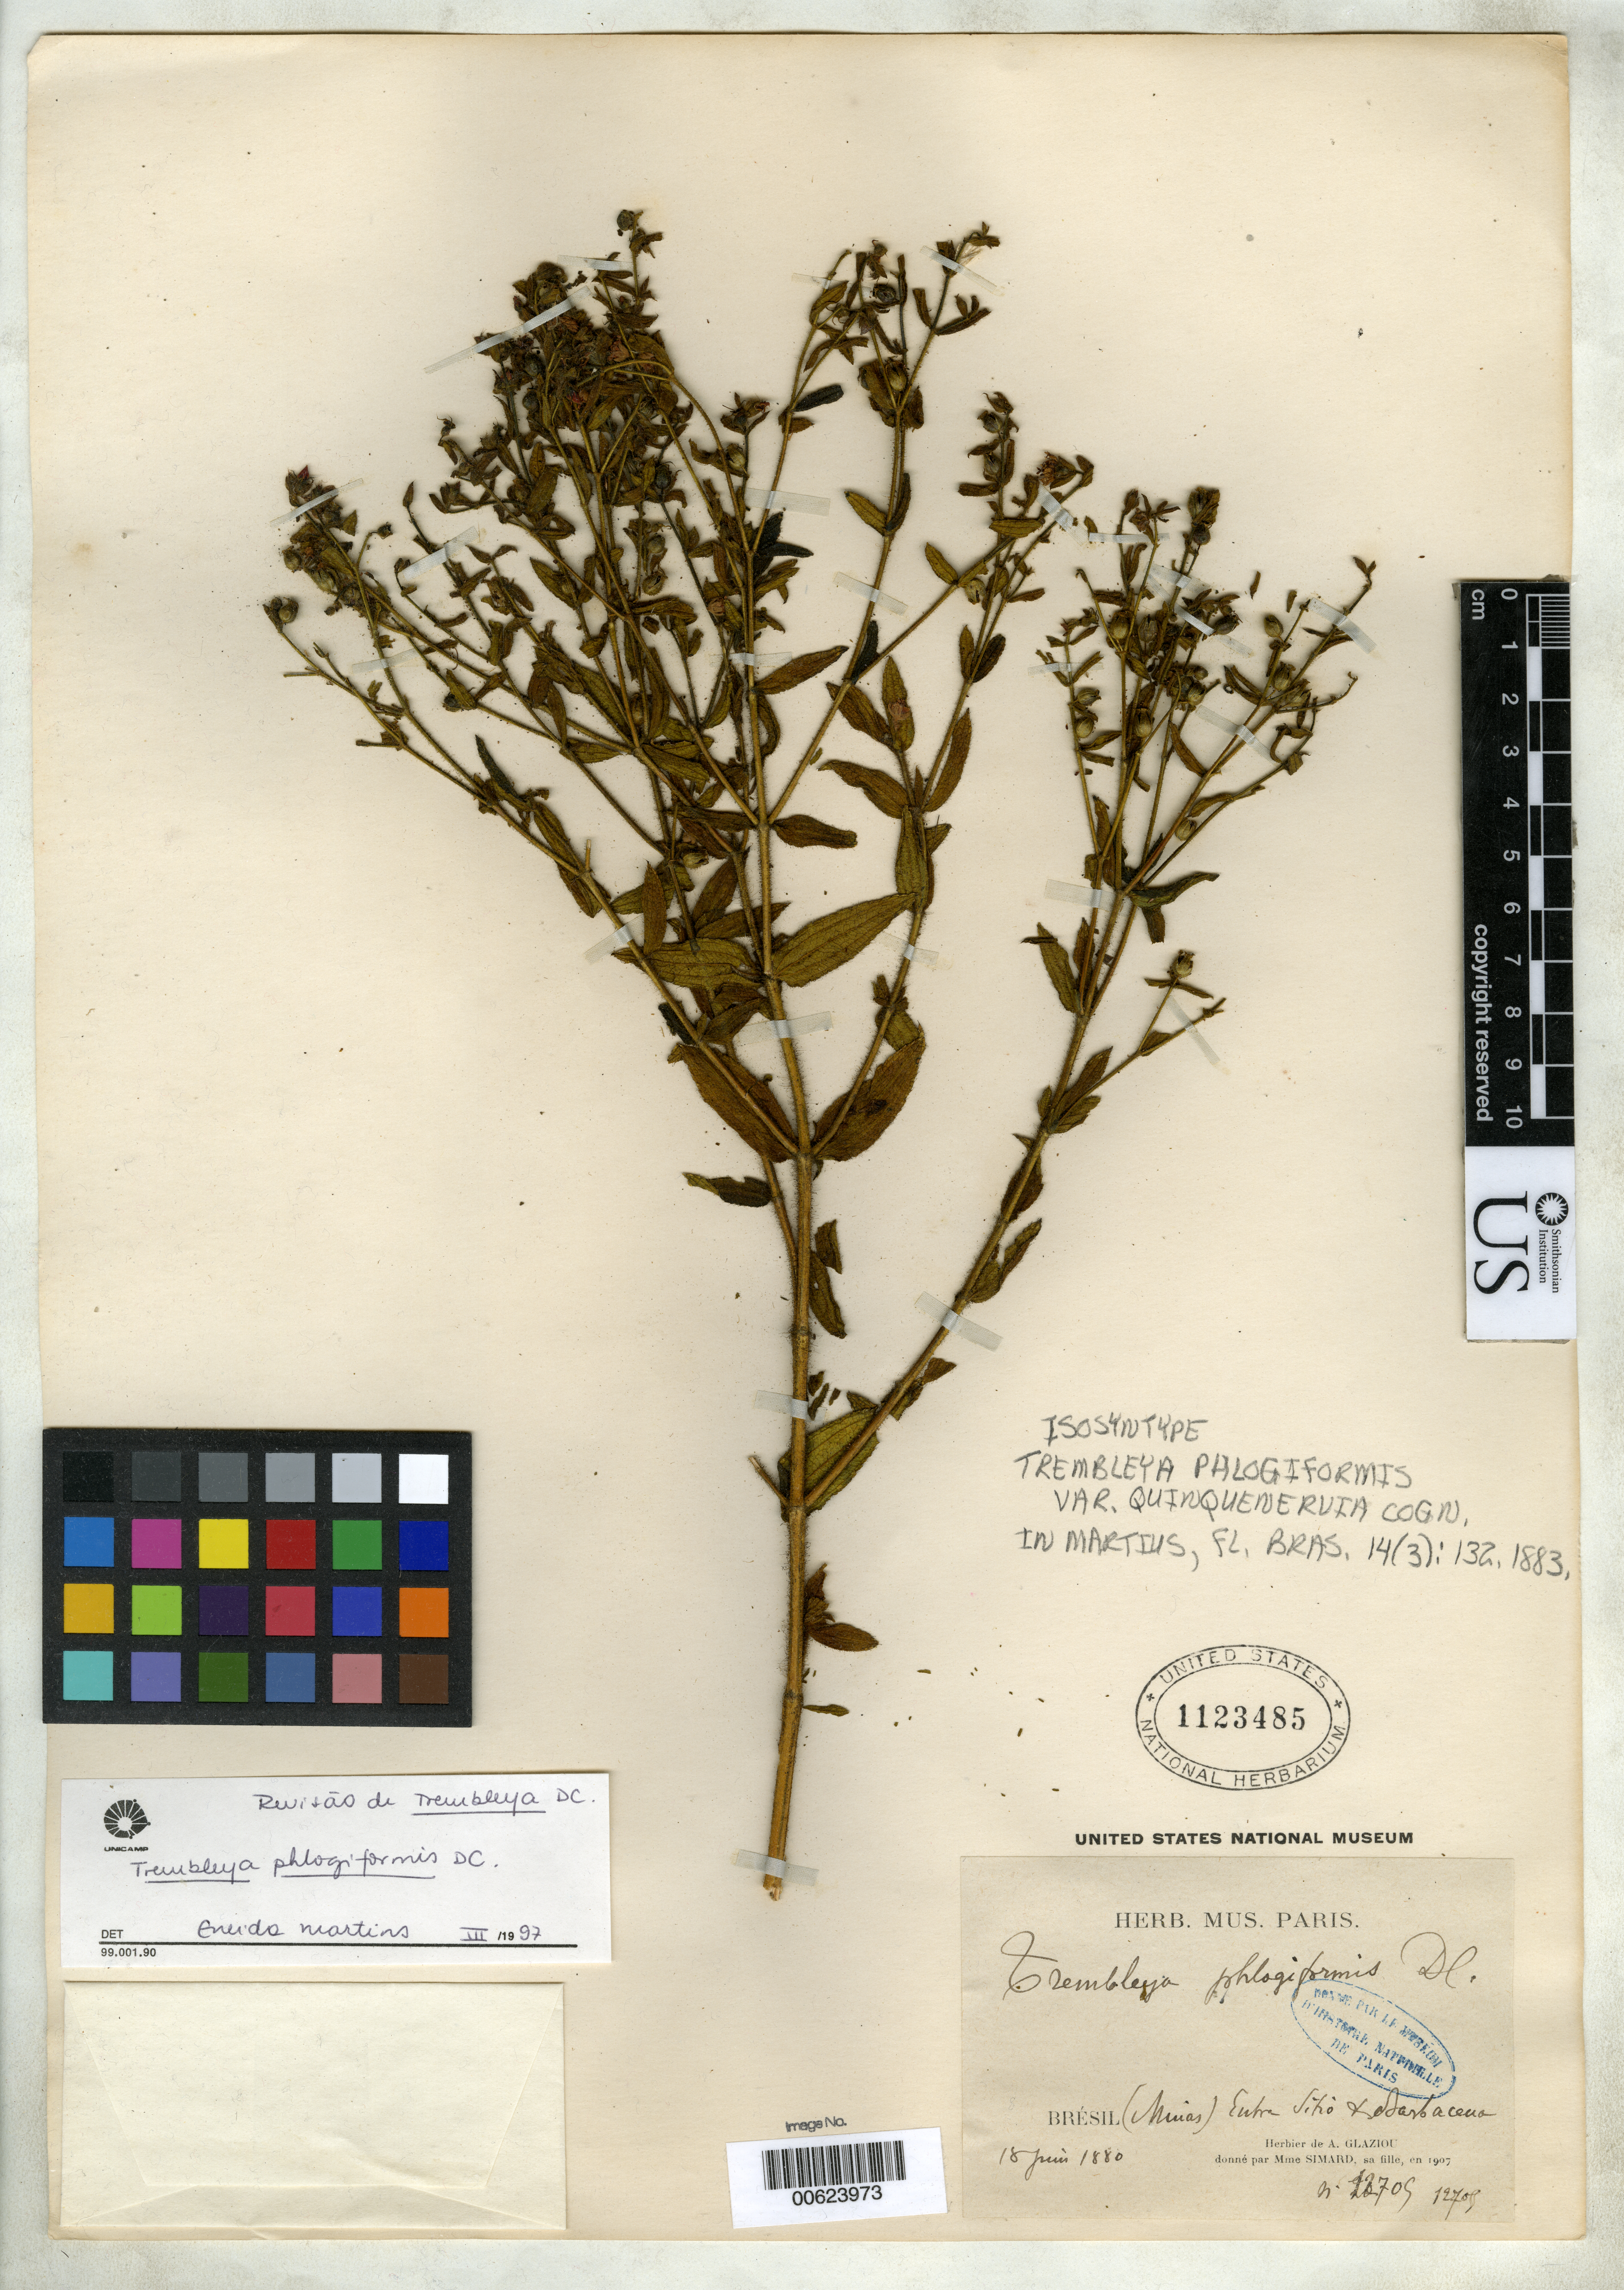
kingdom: Plantae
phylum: Tracheophyta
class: Magnoliopsida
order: Myrtales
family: Melastomataceae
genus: Trembleya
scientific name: Trembleya phlogiformis var. quinquenervia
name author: Cogn. in Mart.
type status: Isosyntype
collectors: A. F. M. Glaziou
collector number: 12705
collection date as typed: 18 Jun 1880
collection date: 1880-06-18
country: Brazil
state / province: Minas Gerais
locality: Entre Sitio & Barbacena.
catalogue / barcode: US 1123485